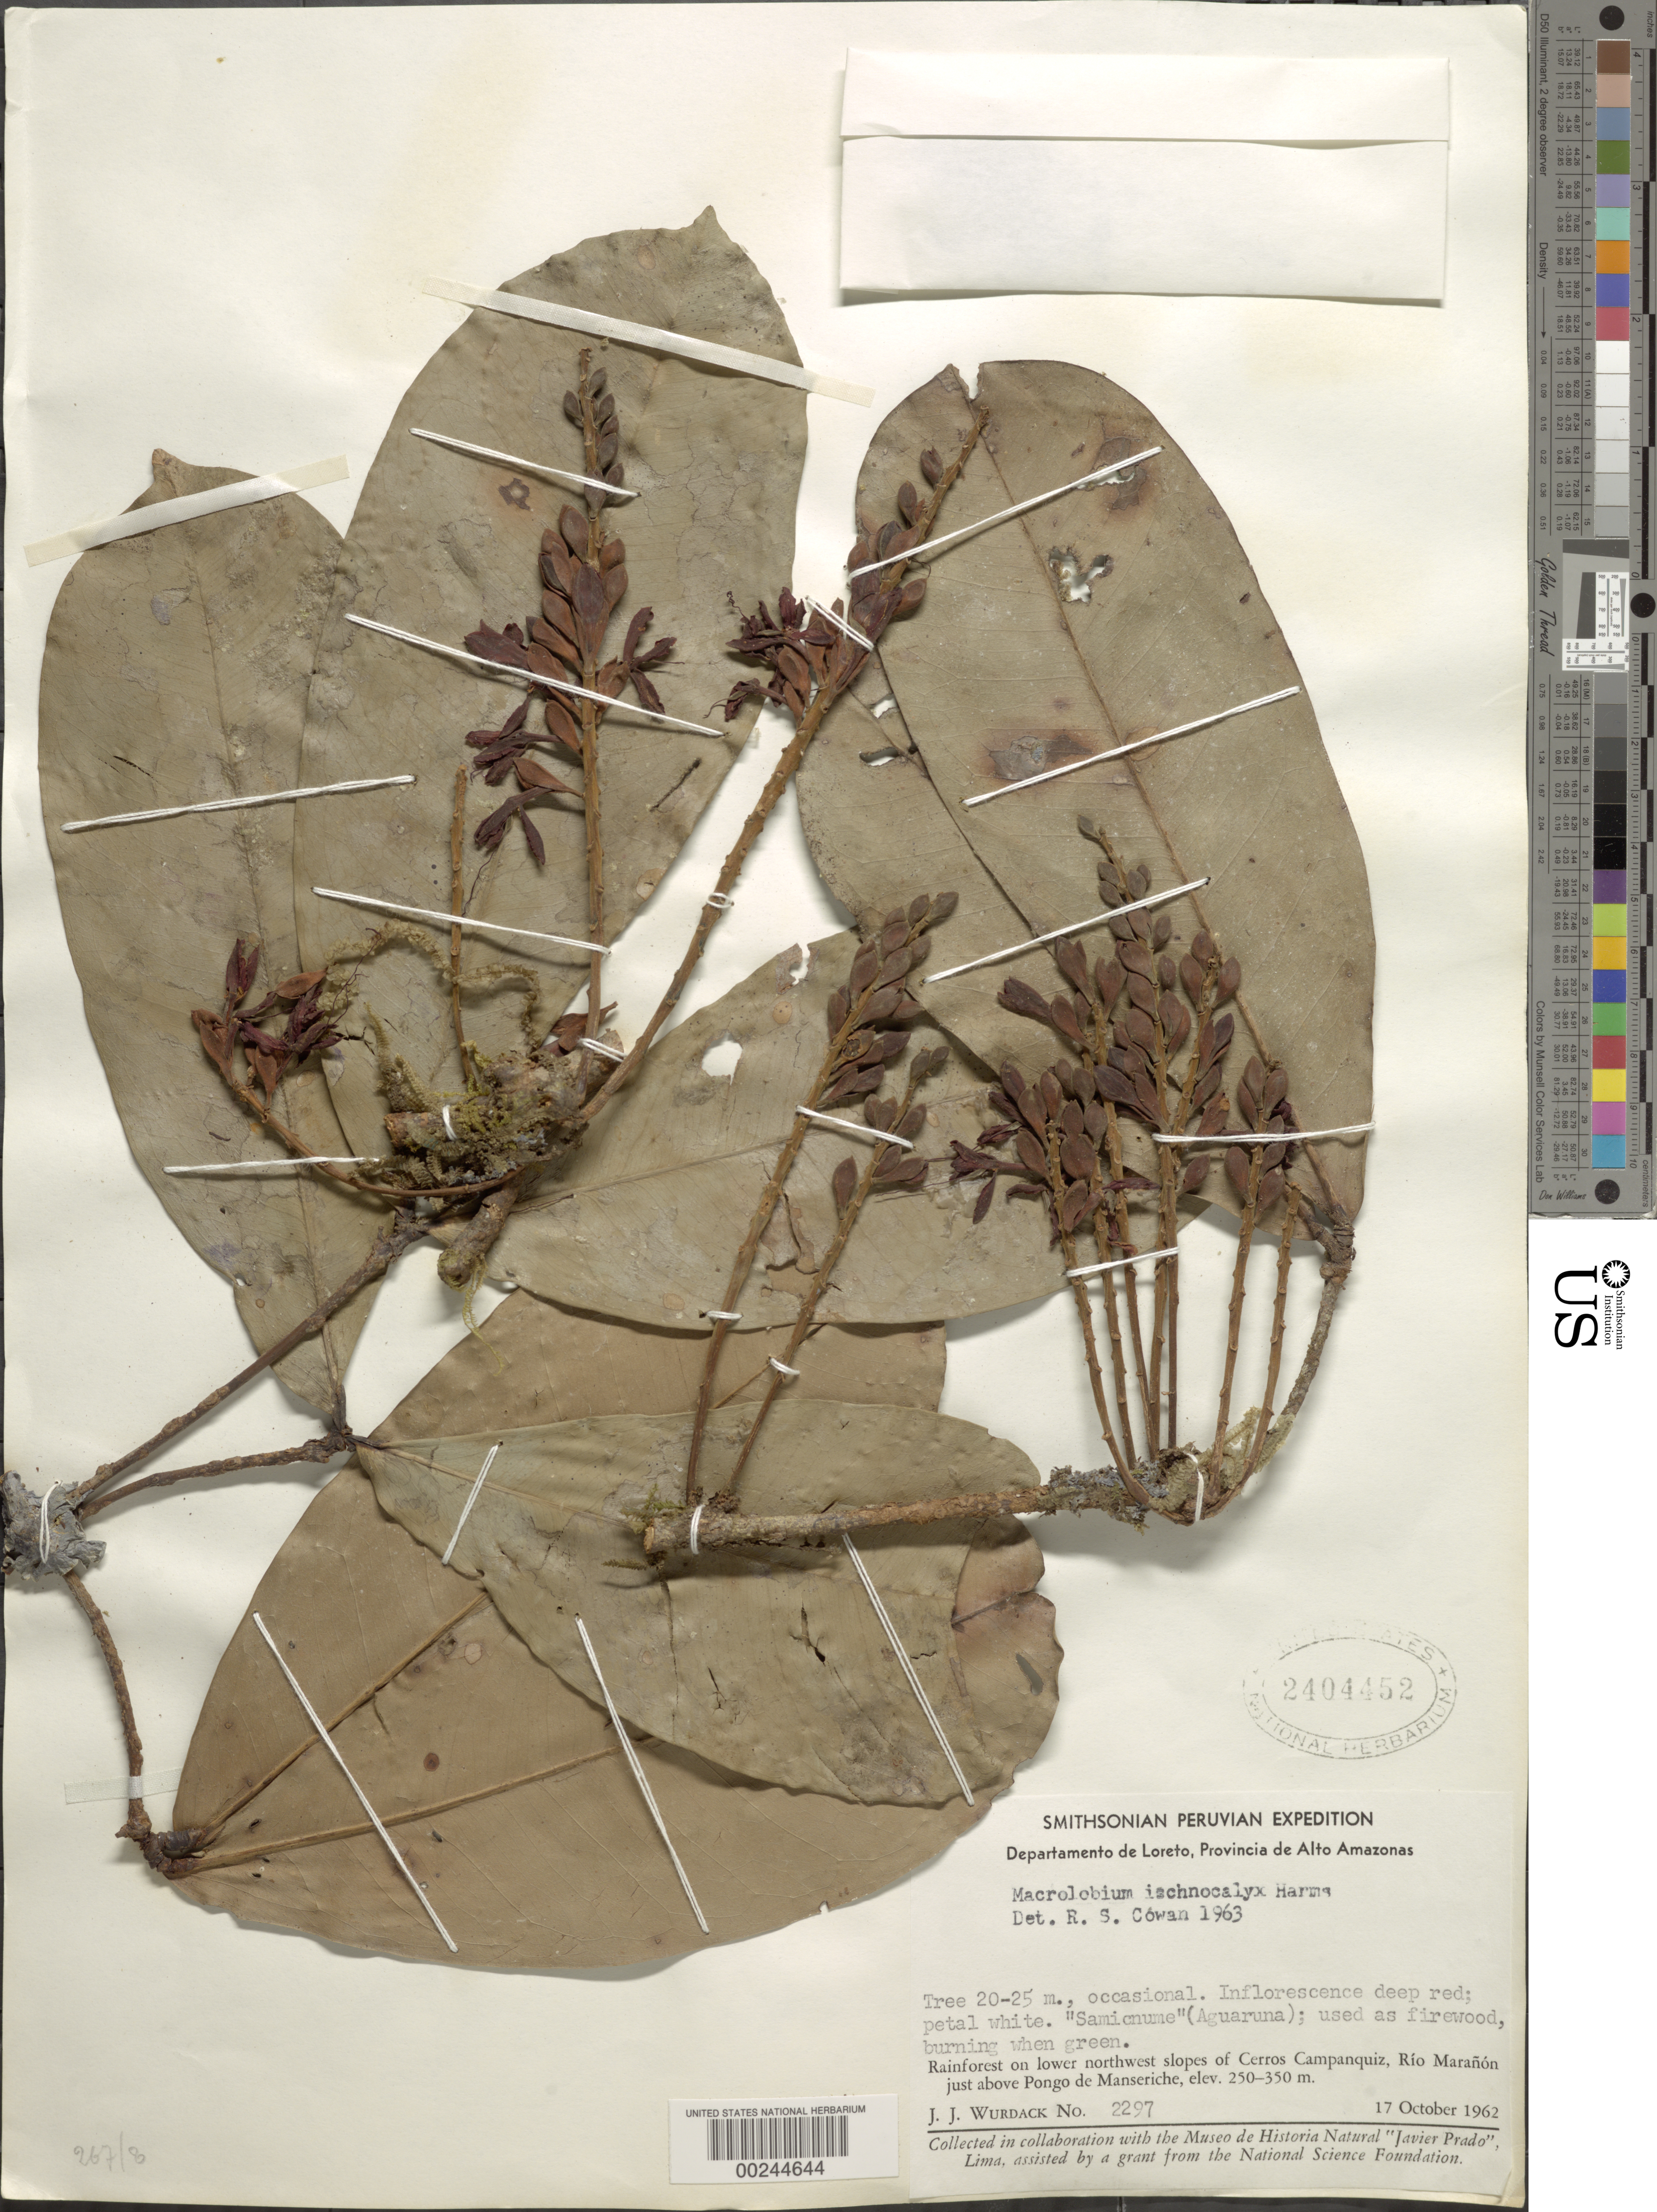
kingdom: Plantae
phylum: Tracheophyta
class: Magnoliopsida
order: Fabales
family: Fabaceae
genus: Macrolobium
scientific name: Macrolobium ischnocalyx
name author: Harms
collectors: J. J. Wurdack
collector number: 2297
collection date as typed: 17 Oct 1962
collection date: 1962-10-17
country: Peru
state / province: Loreto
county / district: Alto Amazonas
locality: Lower nw slopes of cerros campanquiz, rio maranon just above pongo de manseriche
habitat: Rainforest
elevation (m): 250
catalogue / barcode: US 2404452